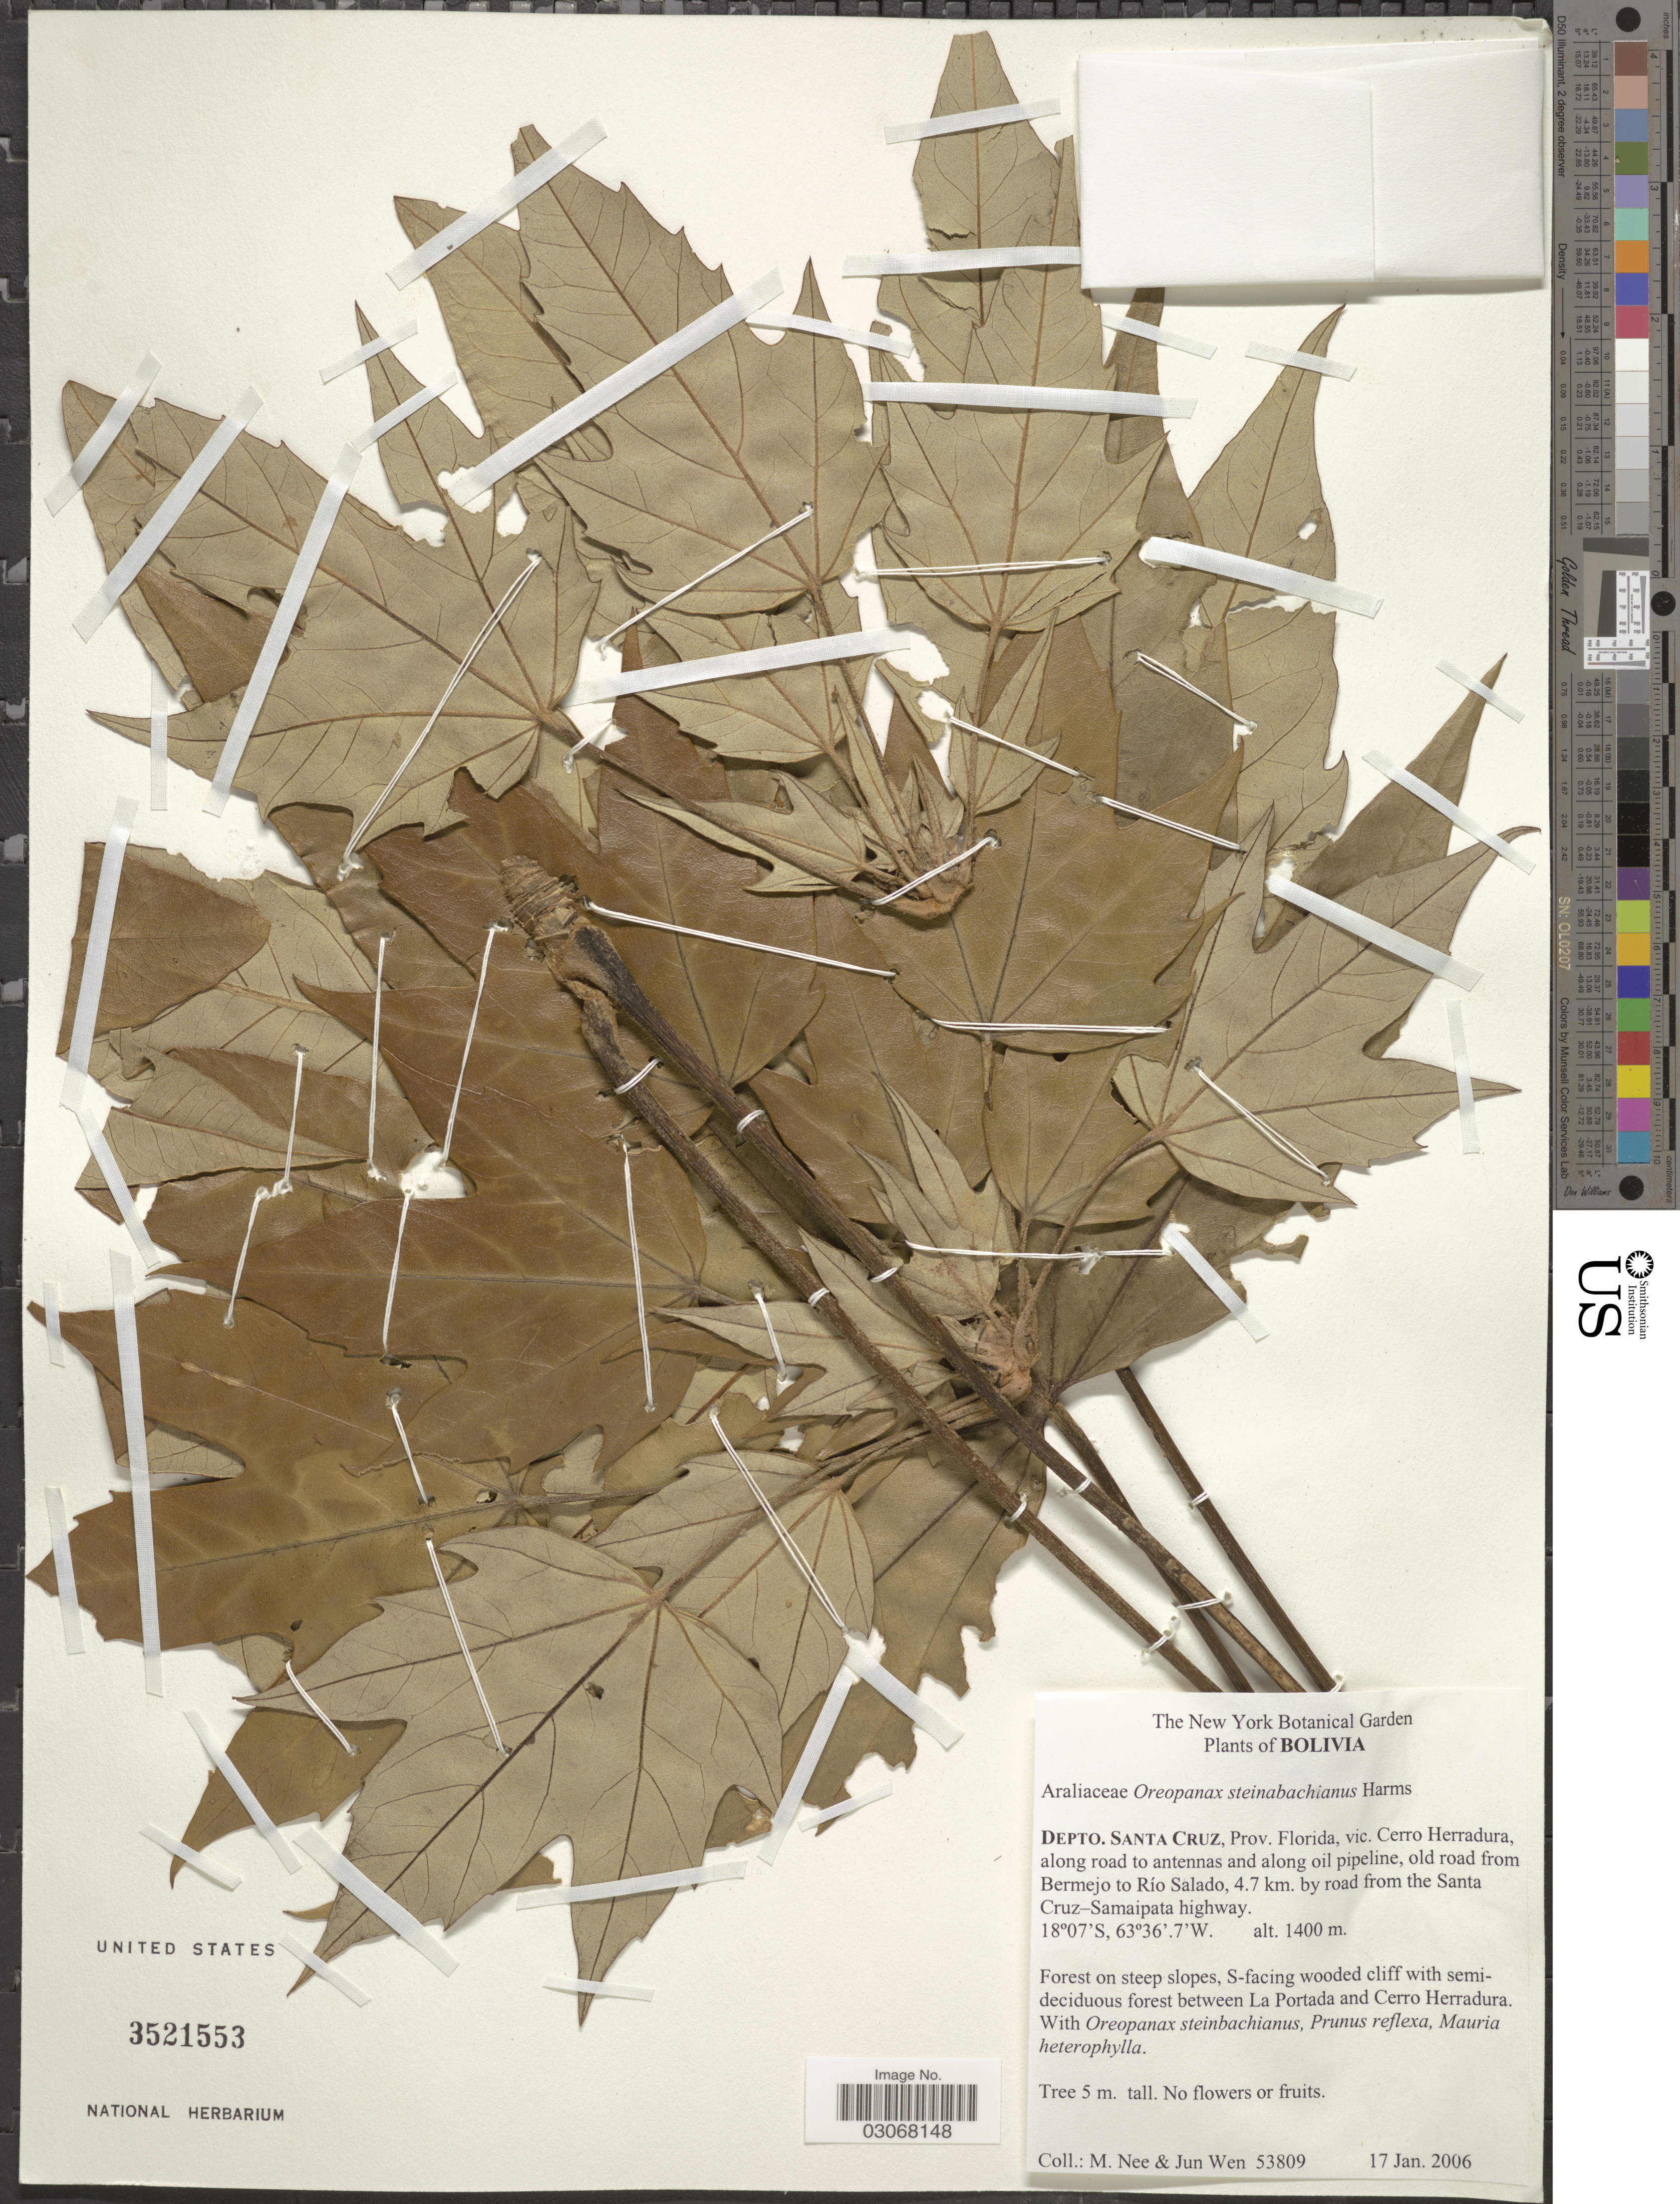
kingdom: Plantae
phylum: Tracheophyta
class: Magnoliopsida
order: Apiales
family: Araliaceae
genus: Oreopanax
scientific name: Oreopanax steinbachianus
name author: Harms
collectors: M. Nee & J. Wen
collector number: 53809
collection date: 2006-01-17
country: Bolivia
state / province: Santa Cruz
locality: Depto. Santa Cruz, Prov. Florida, vic. Cerro Herradura, along road to antennas and along oil pipeline, old road from Bermejo to Río Salado, 4.7 km. by road from the Santa Cruz-Samaipata highway.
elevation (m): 1400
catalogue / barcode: US 3521553